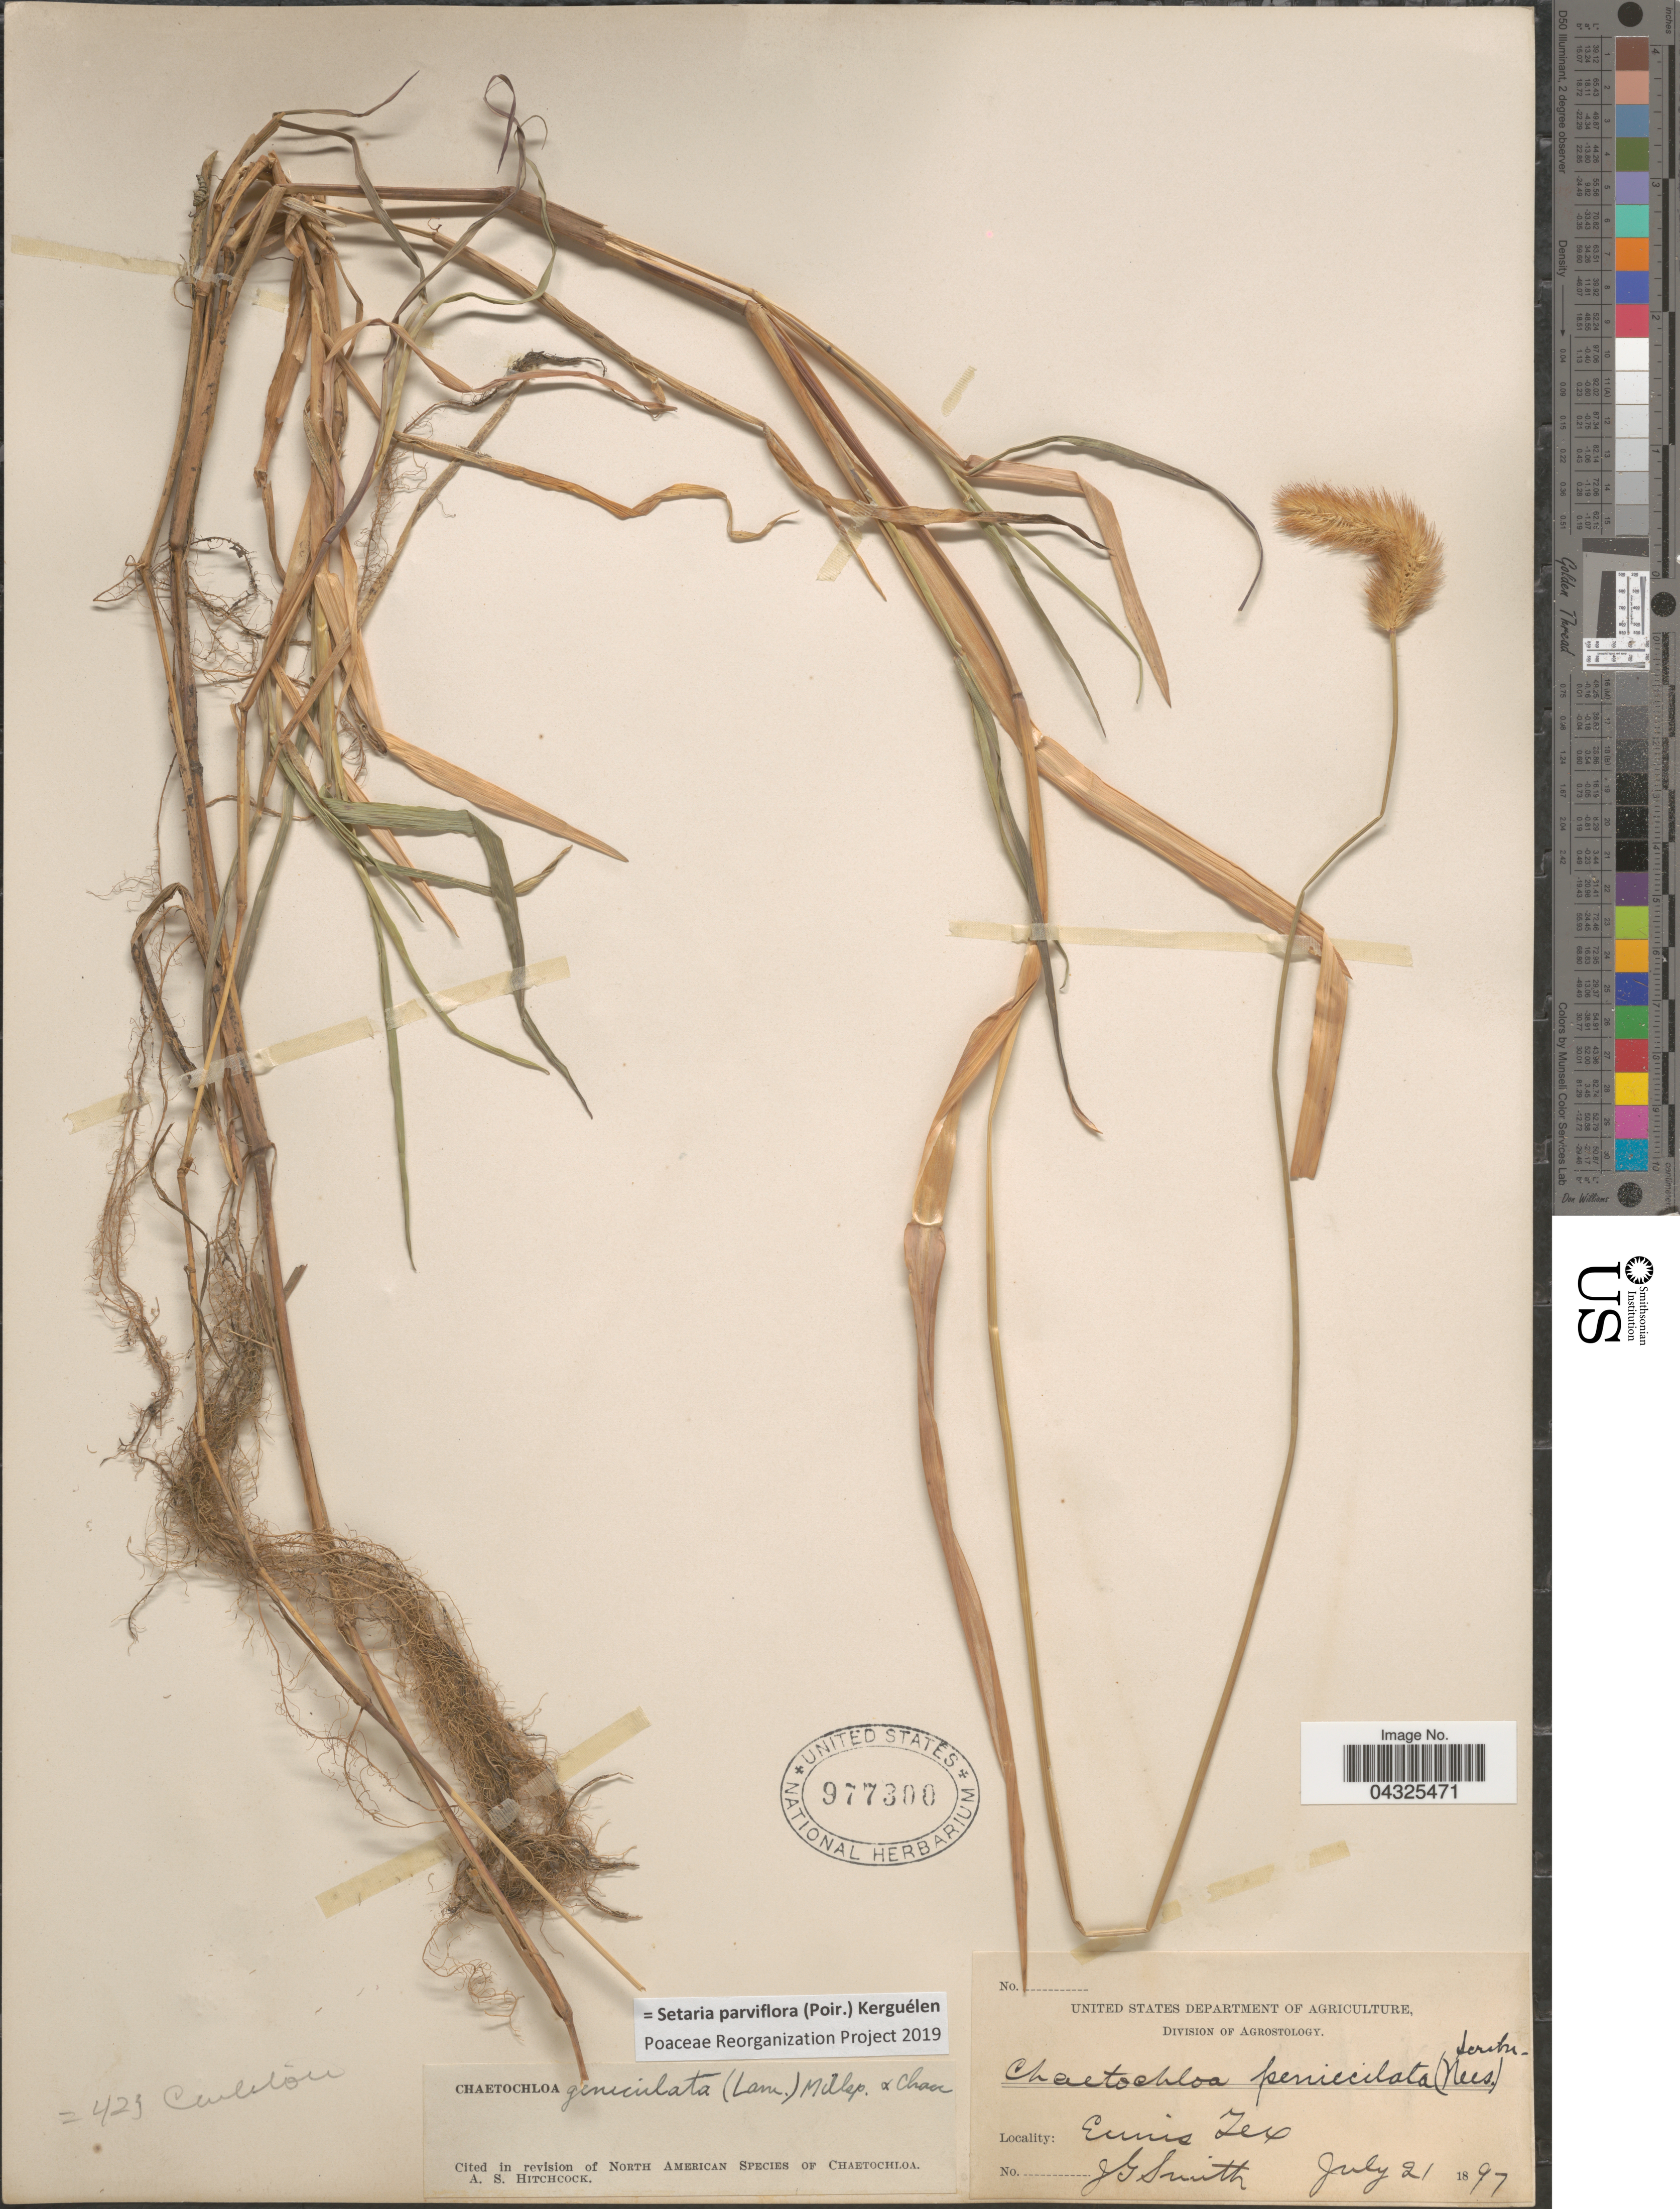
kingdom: Plantae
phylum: Tracheophyta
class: Liliopsida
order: Poales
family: Poaceae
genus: Setaria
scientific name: Setaria parviflora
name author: (Poir.) Kerguélen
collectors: J. G. Smith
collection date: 1897-07-21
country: United States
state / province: Texas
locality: Ennis.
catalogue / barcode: US 977300